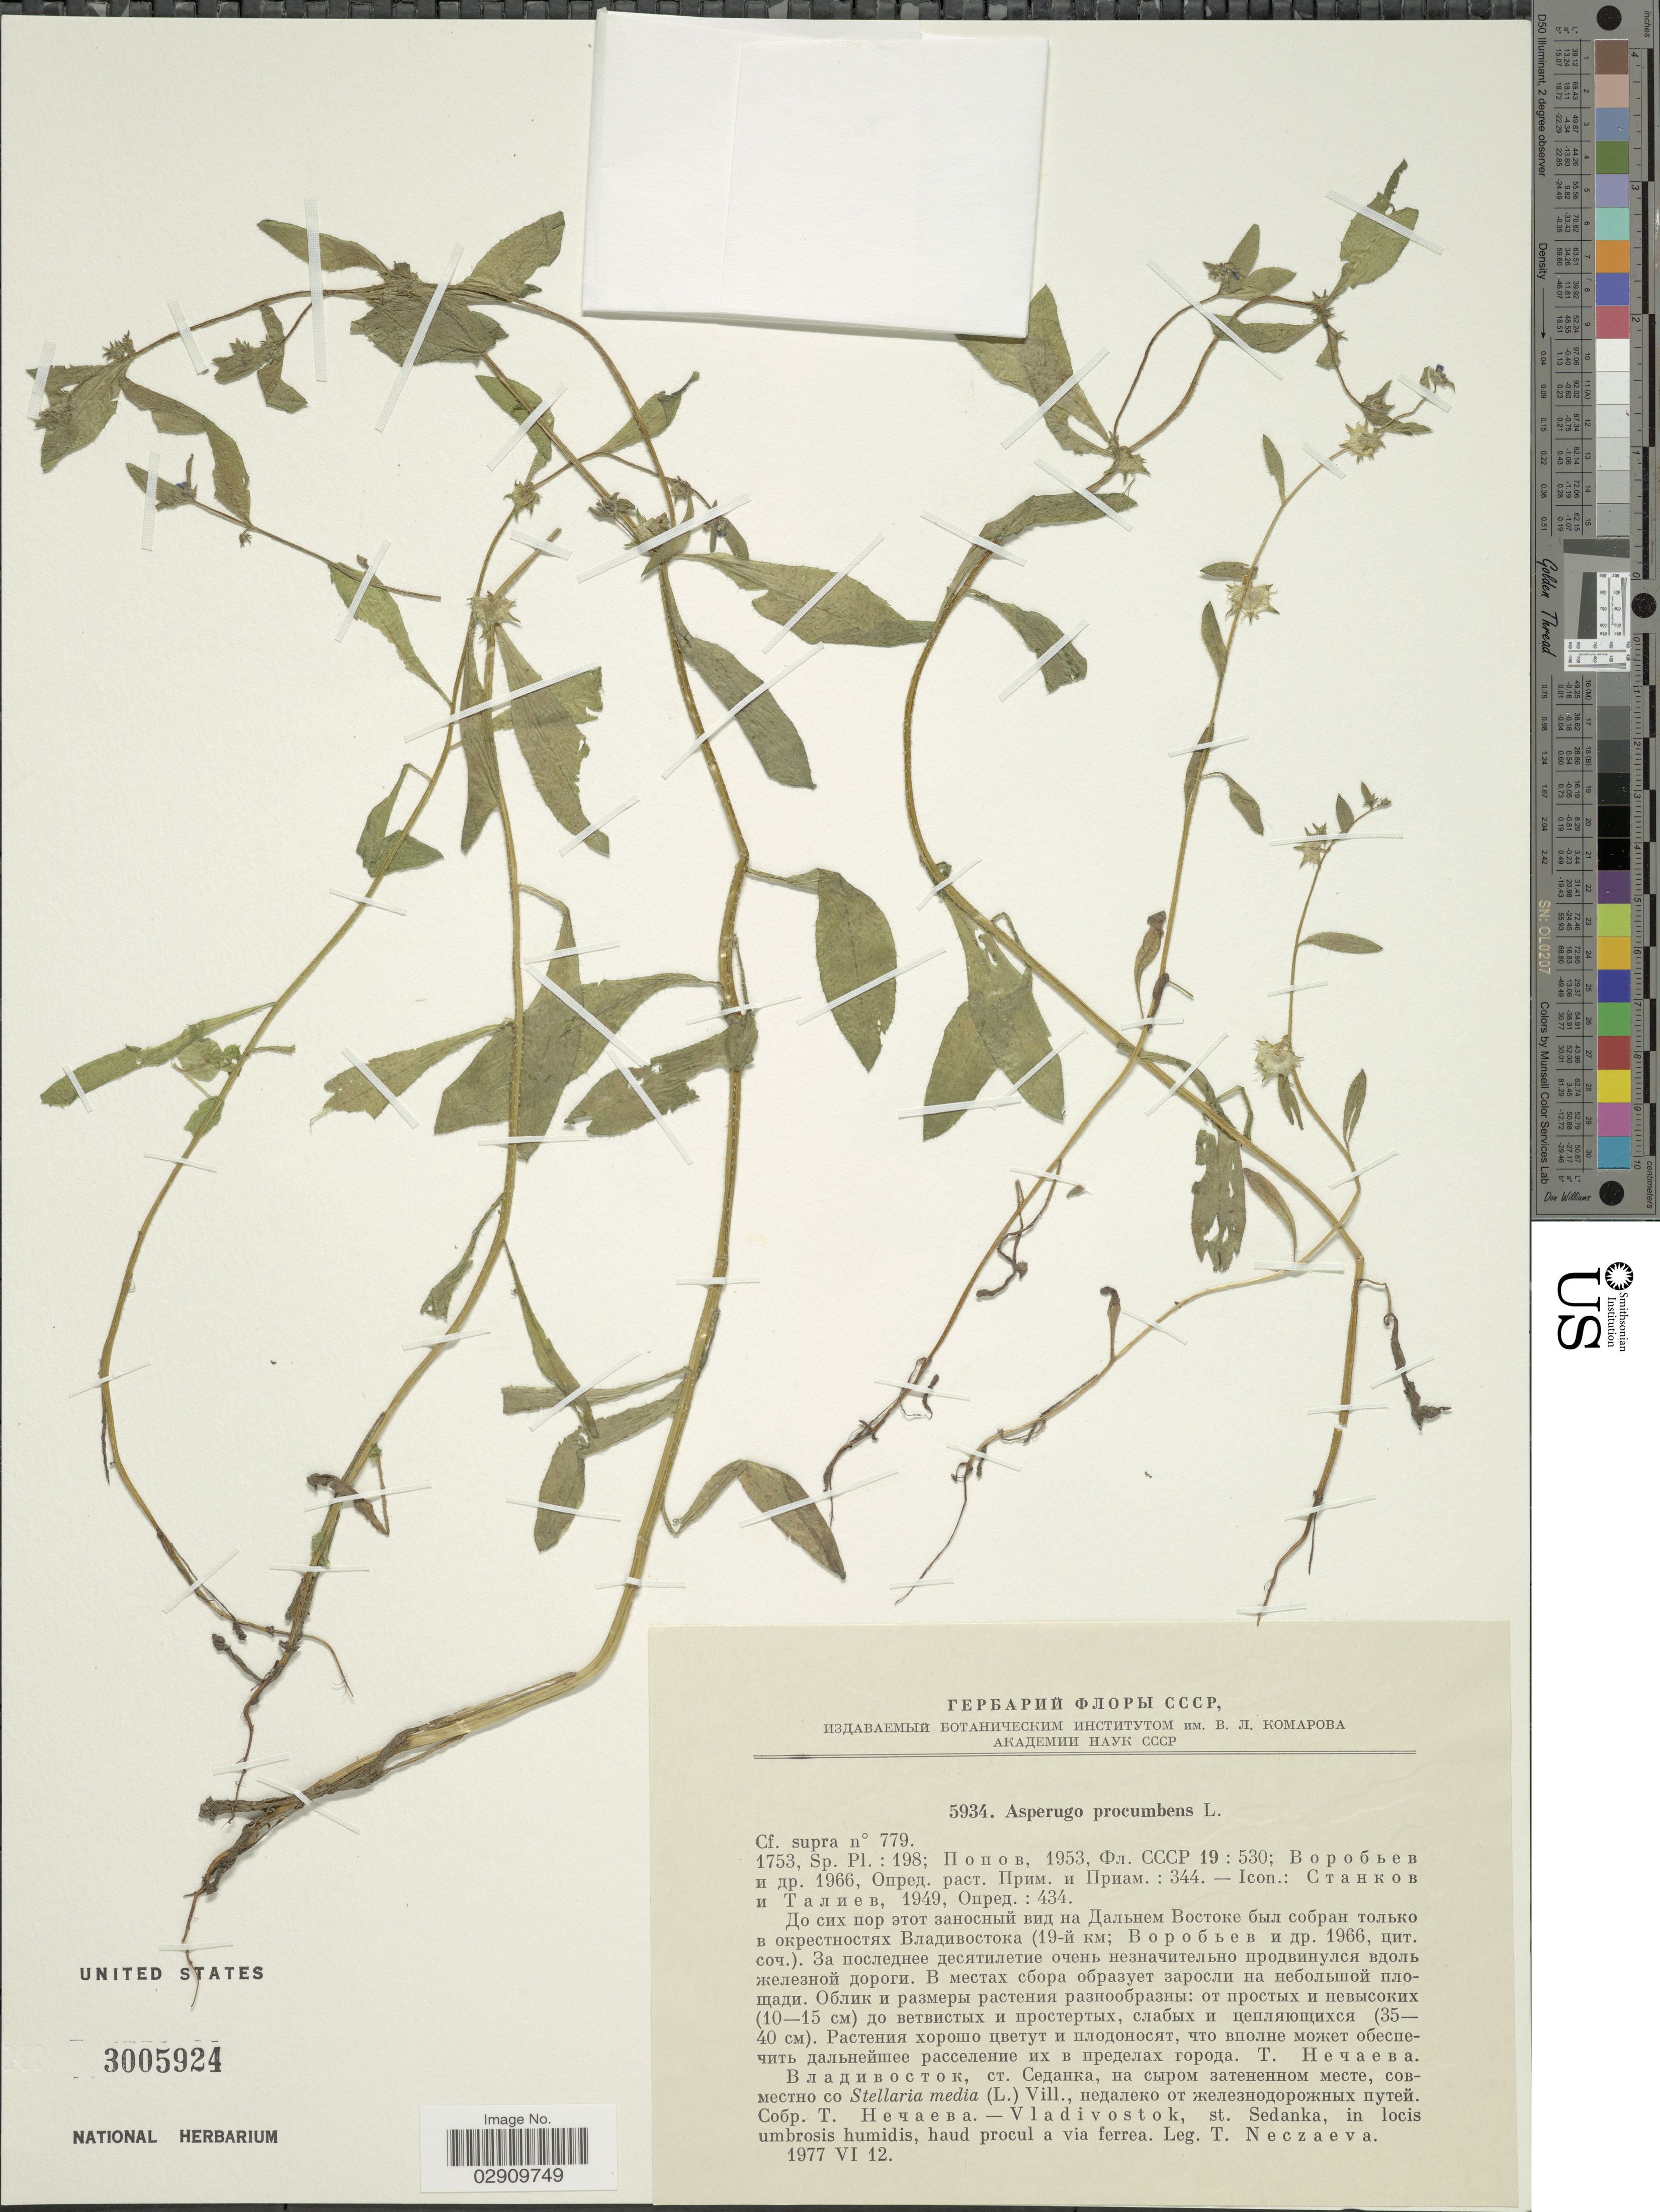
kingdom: Plantae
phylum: Tracheophyta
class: Magnoliopsida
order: Boraginales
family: Boraginaceae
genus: Asperugo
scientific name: Asperugo procumbens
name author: L.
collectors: T. Neczaeva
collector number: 5934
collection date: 1977-06-12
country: Russian Federation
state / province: Primorsky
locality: Vladivostok, st. Sedanka, in locis umbrosis humidis, haud procul a via ferrea.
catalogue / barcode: US 3005924